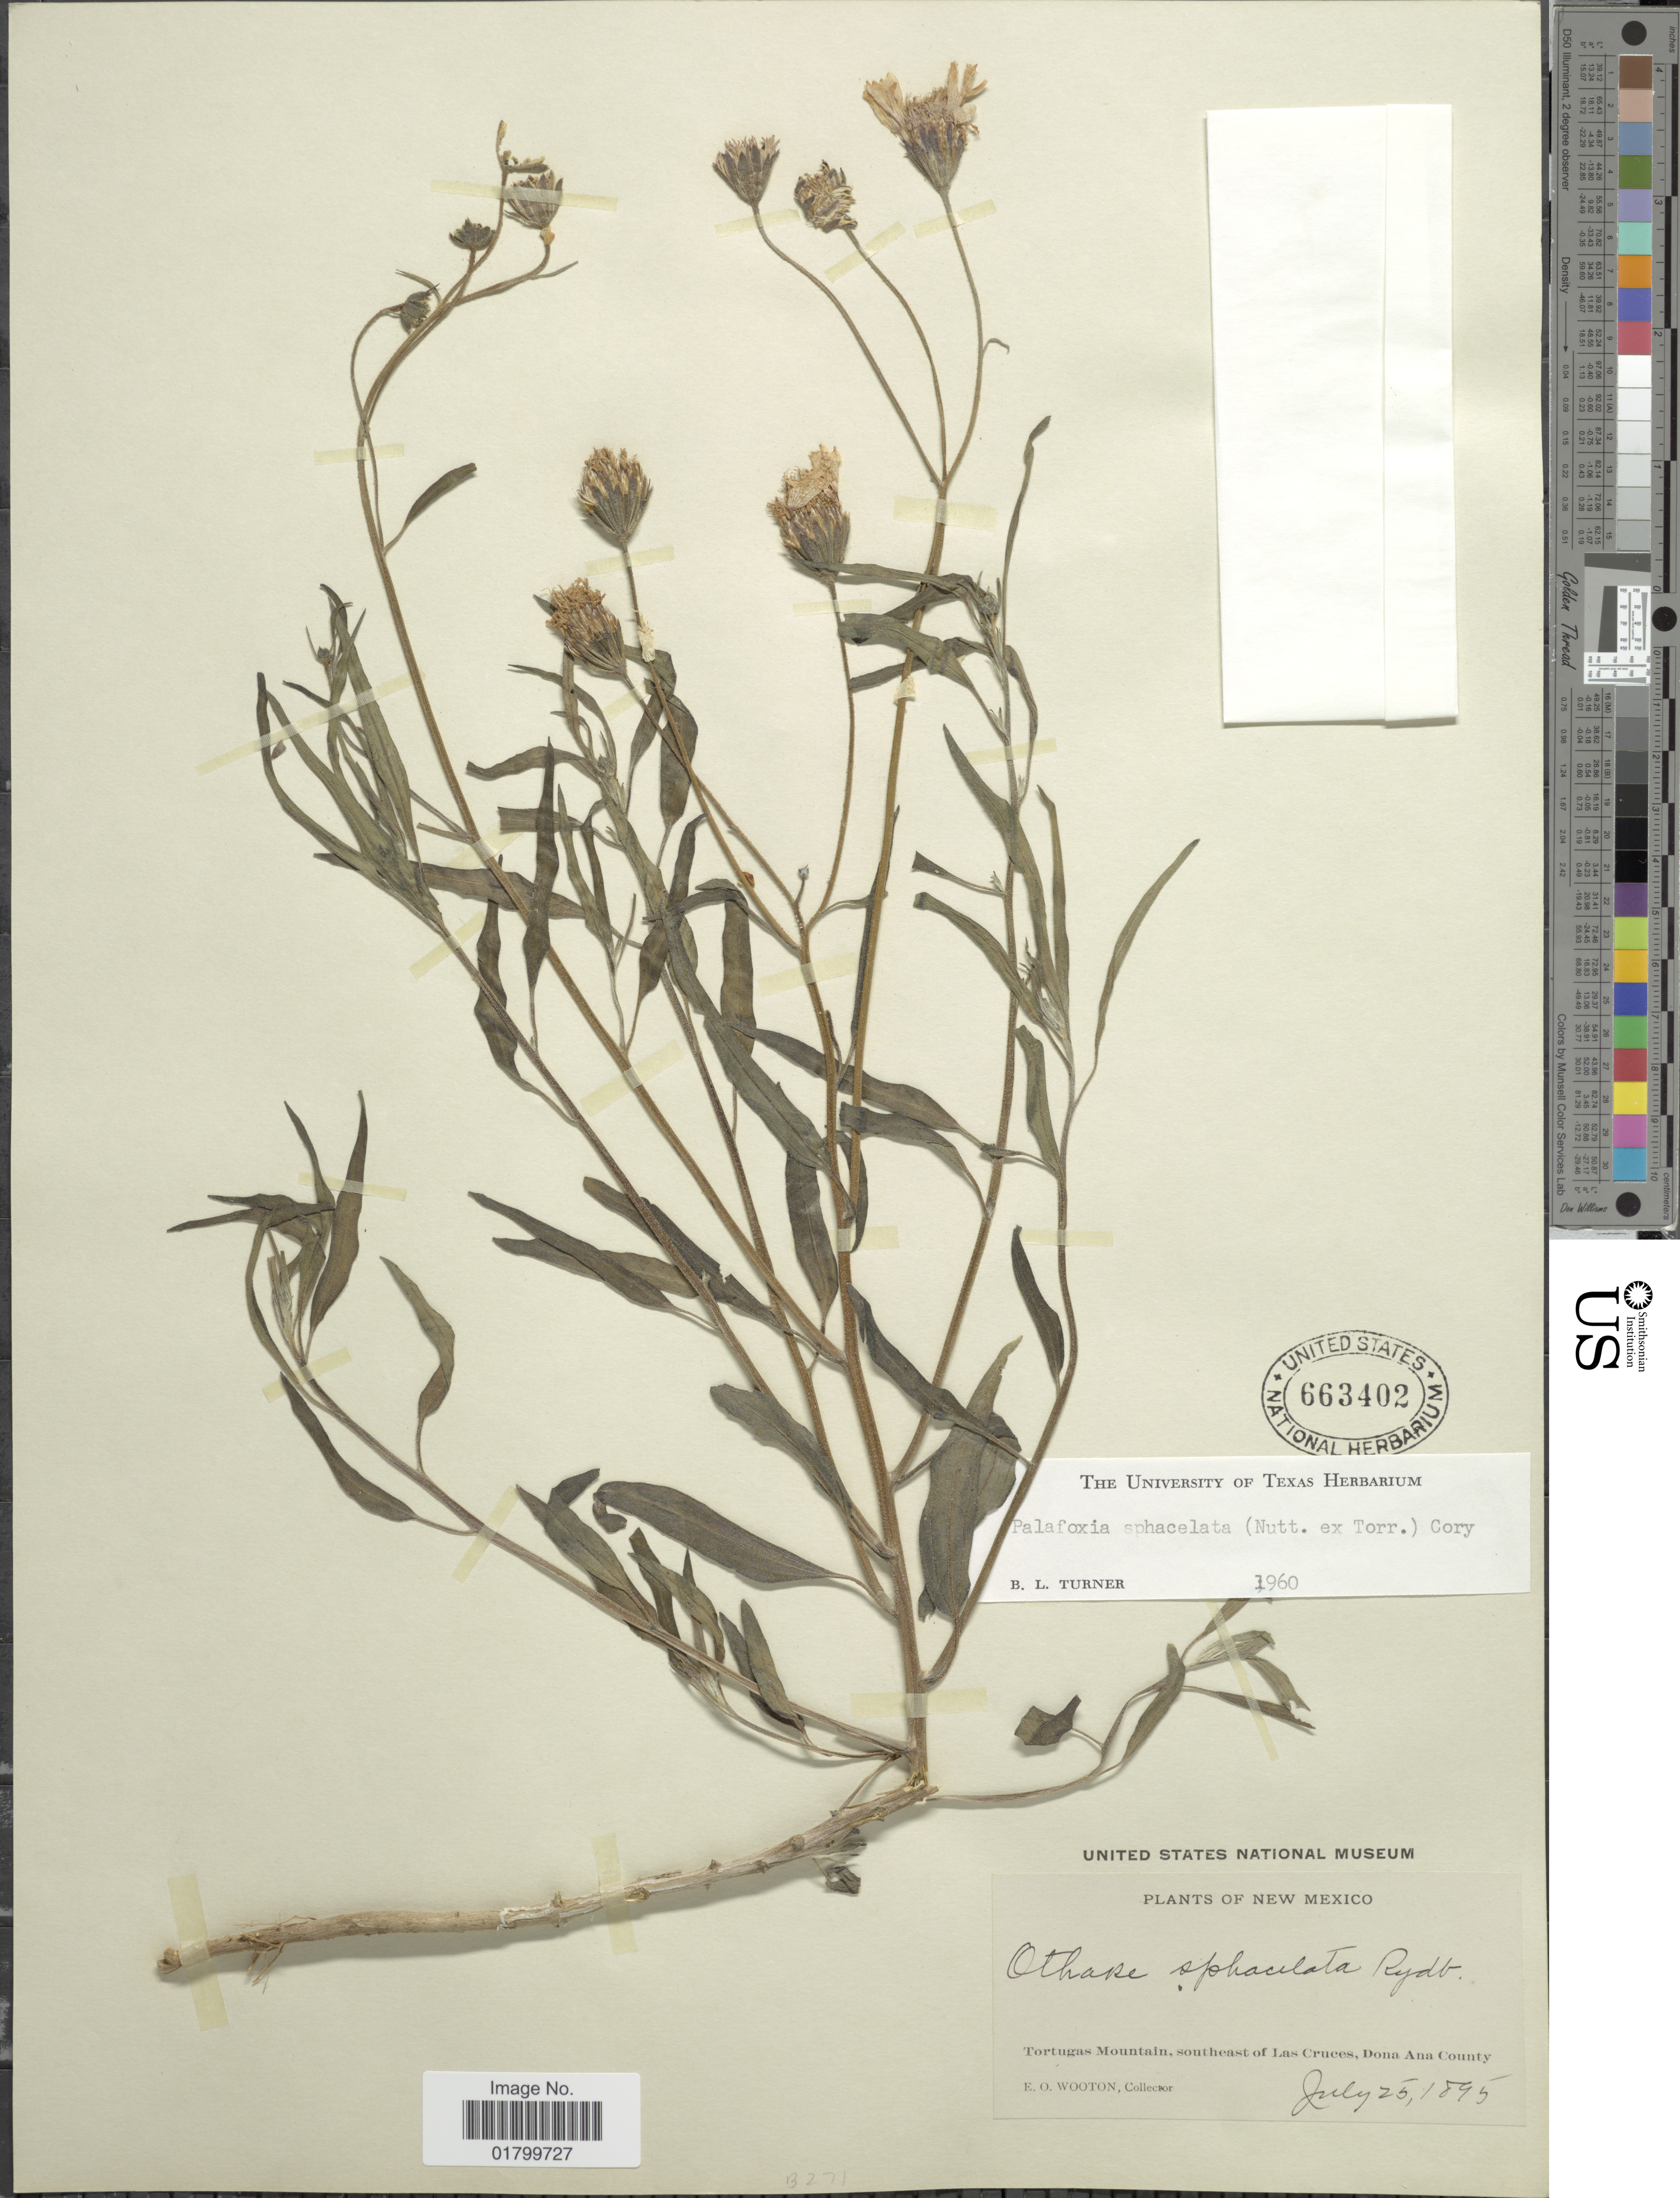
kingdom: Plantae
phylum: Tracheophyta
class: Magnoliopsida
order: Asterales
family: Asteraceae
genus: Palafoxia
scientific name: Palafoxia sphacelata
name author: (Nutt. ex Torr.) Cory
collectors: E. O. Wooton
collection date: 1895-07-25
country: United States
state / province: New Mexico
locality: Tortugas Mountain, southeast of Las Cruces, Dona Ana County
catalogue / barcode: US 663402